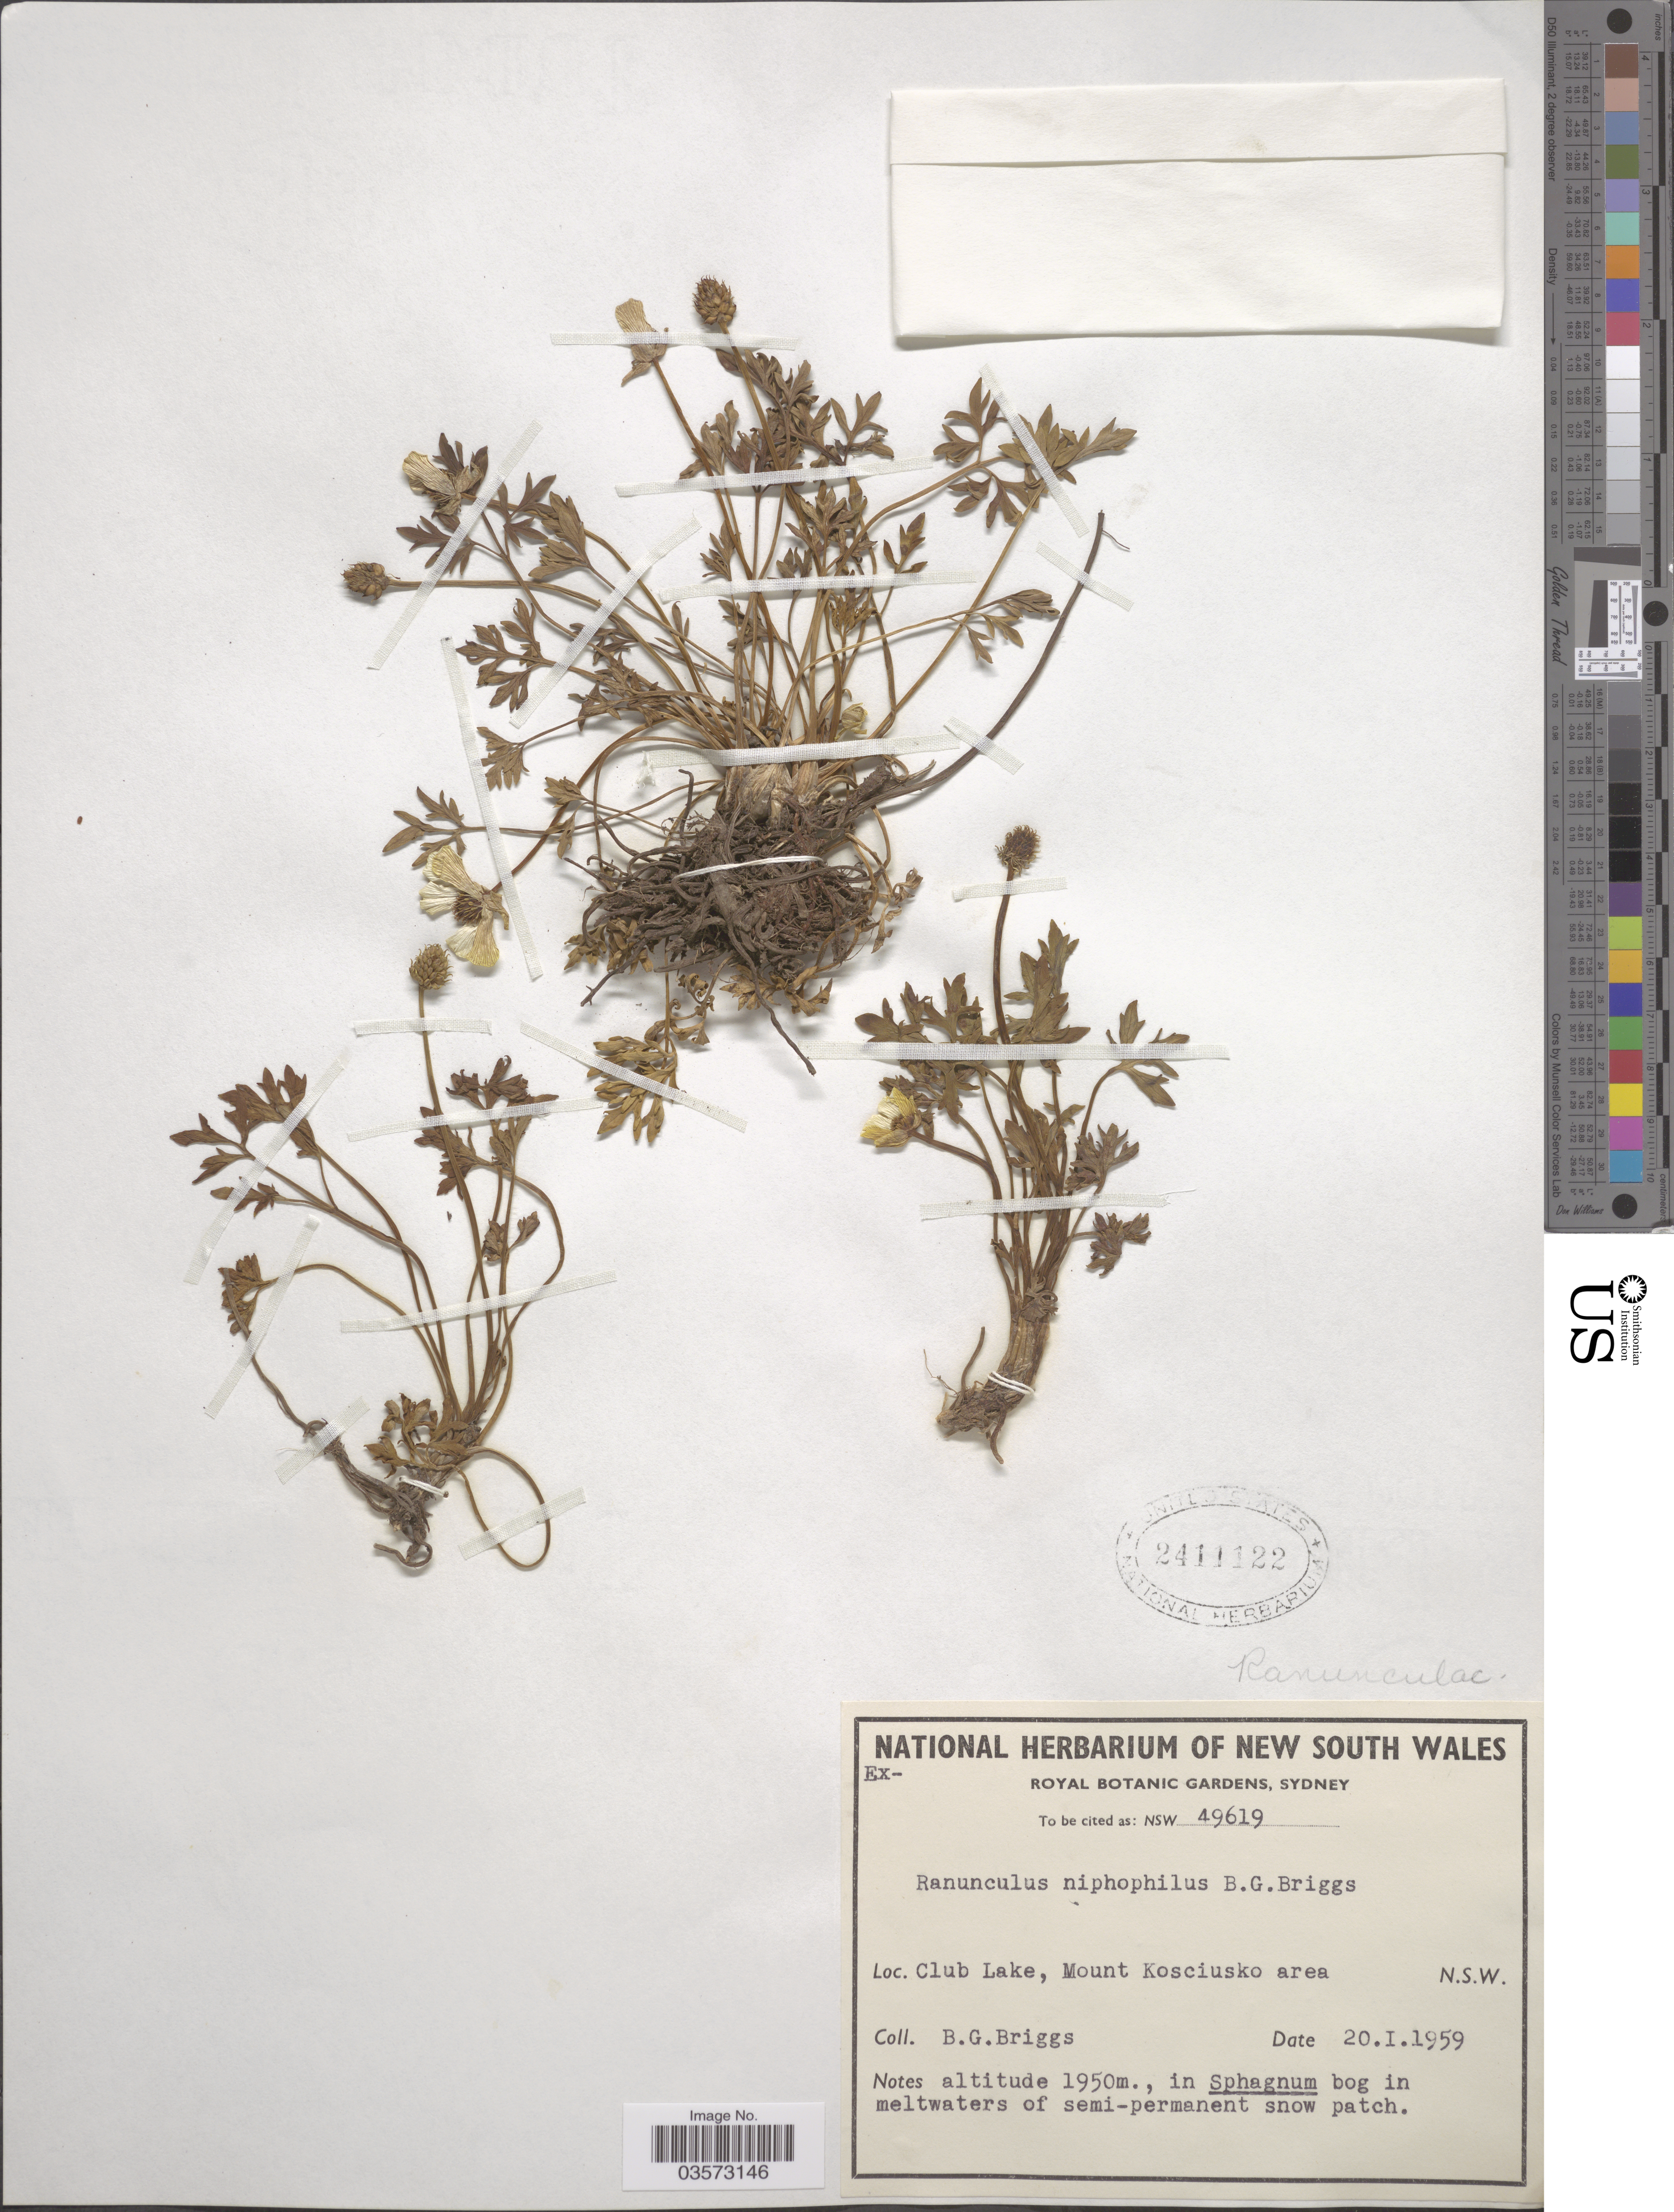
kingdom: Plantae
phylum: Tracheophyta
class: Magnoliopsida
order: Ranunculales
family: Ranunculaceae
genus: Ranunculus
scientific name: Ranunculus niphophilus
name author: B.G. Briggs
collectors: B. G. Briggs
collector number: NSW49619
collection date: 1959-01-20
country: Australia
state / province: New South Wales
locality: Club Lake, Mount Kosciusko area.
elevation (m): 1950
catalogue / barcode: US 2411122